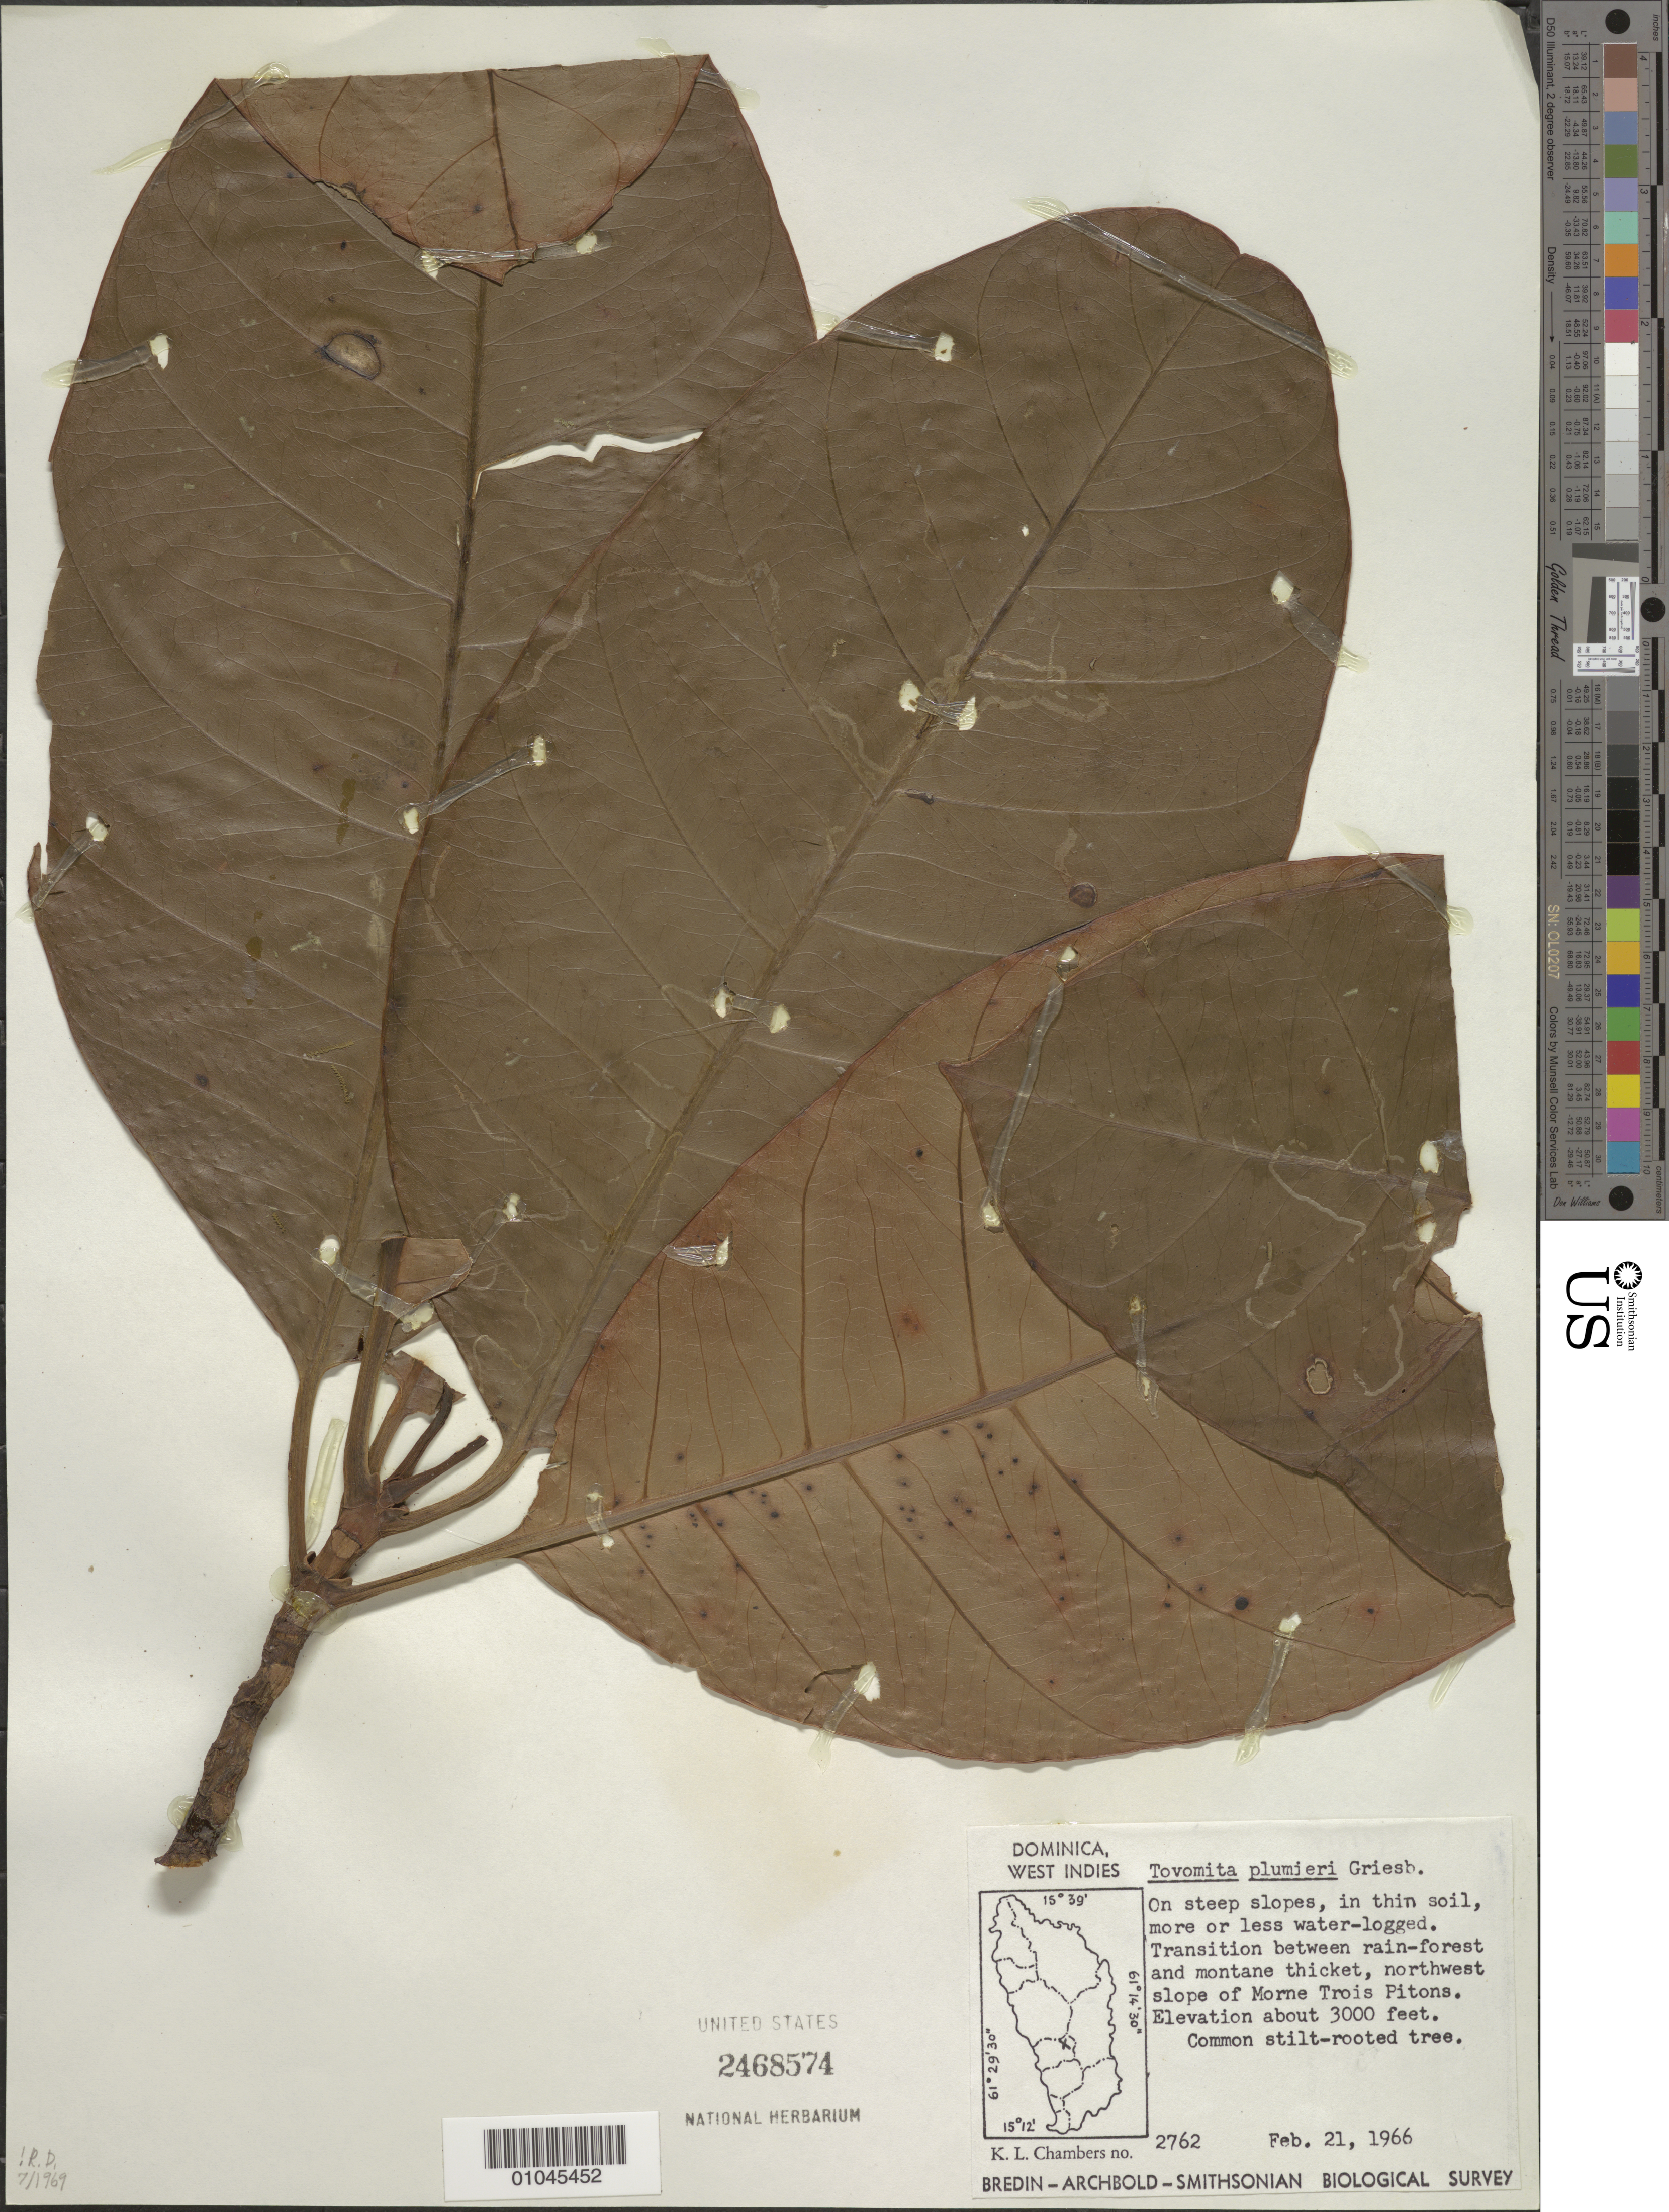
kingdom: Plantae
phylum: Tracheophyta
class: Magnoliopsida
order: Malpighiales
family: Clusiaceae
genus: Tovomita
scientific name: Tovomita plumieri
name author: Griseb.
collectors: K. L. Chambers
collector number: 2762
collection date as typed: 21 Feb 1966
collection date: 1966-02-21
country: Dominica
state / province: St. Paul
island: Dominica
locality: On steep slopes, in thin soil, more or less water-logged. Transition between rain-forest and motane thicket, northwest slope of Morne Trois Pitons.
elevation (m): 914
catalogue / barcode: US 2468574